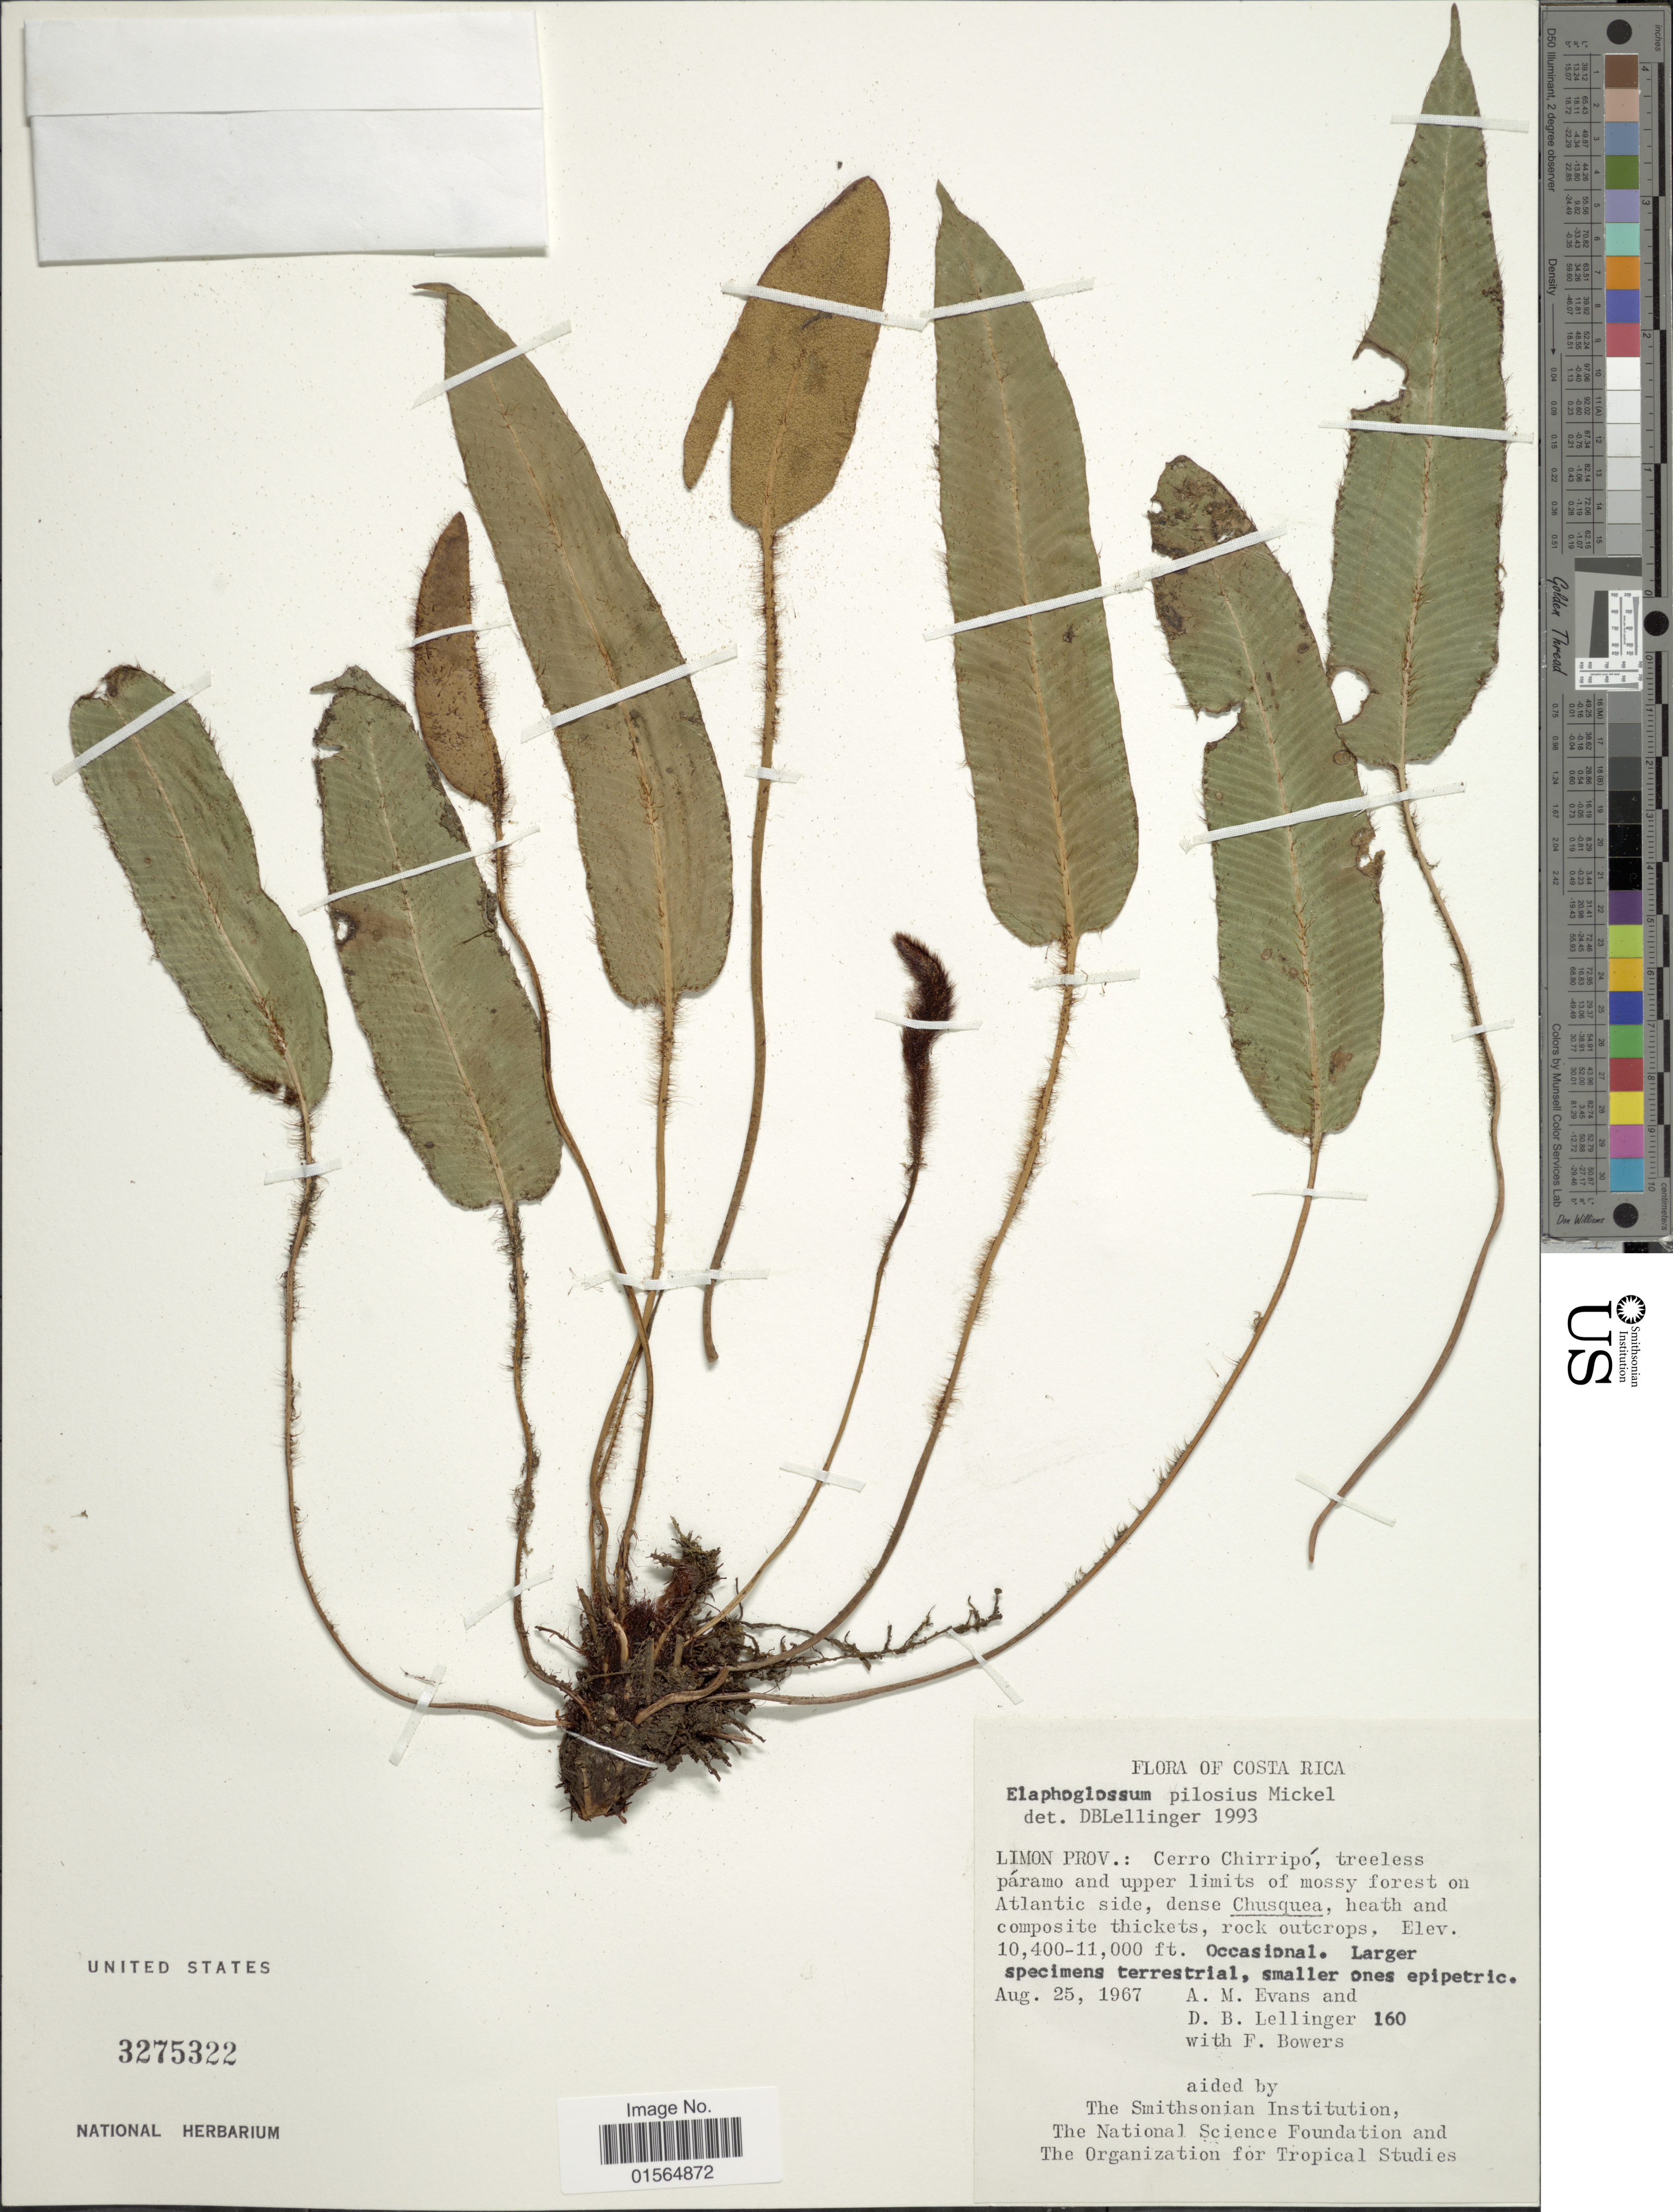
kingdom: Plantae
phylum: Tracheophyta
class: Polypodiopsida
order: Polypodiales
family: Dryopteridaceae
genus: Elaphoglossum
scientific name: Elaphoglossum pilosius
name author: Mickel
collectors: A. M. Evans, D. B. Lellinger & F. Bowers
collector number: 160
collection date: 1967-08-25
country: Costa Rica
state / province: Limón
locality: Cerro Chirripo, treeless paramo and upper limits of mossy forest on Atlantic side, dense Chusquea, heath and composite thickets, rock outcrops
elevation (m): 3170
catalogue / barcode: US 3275322